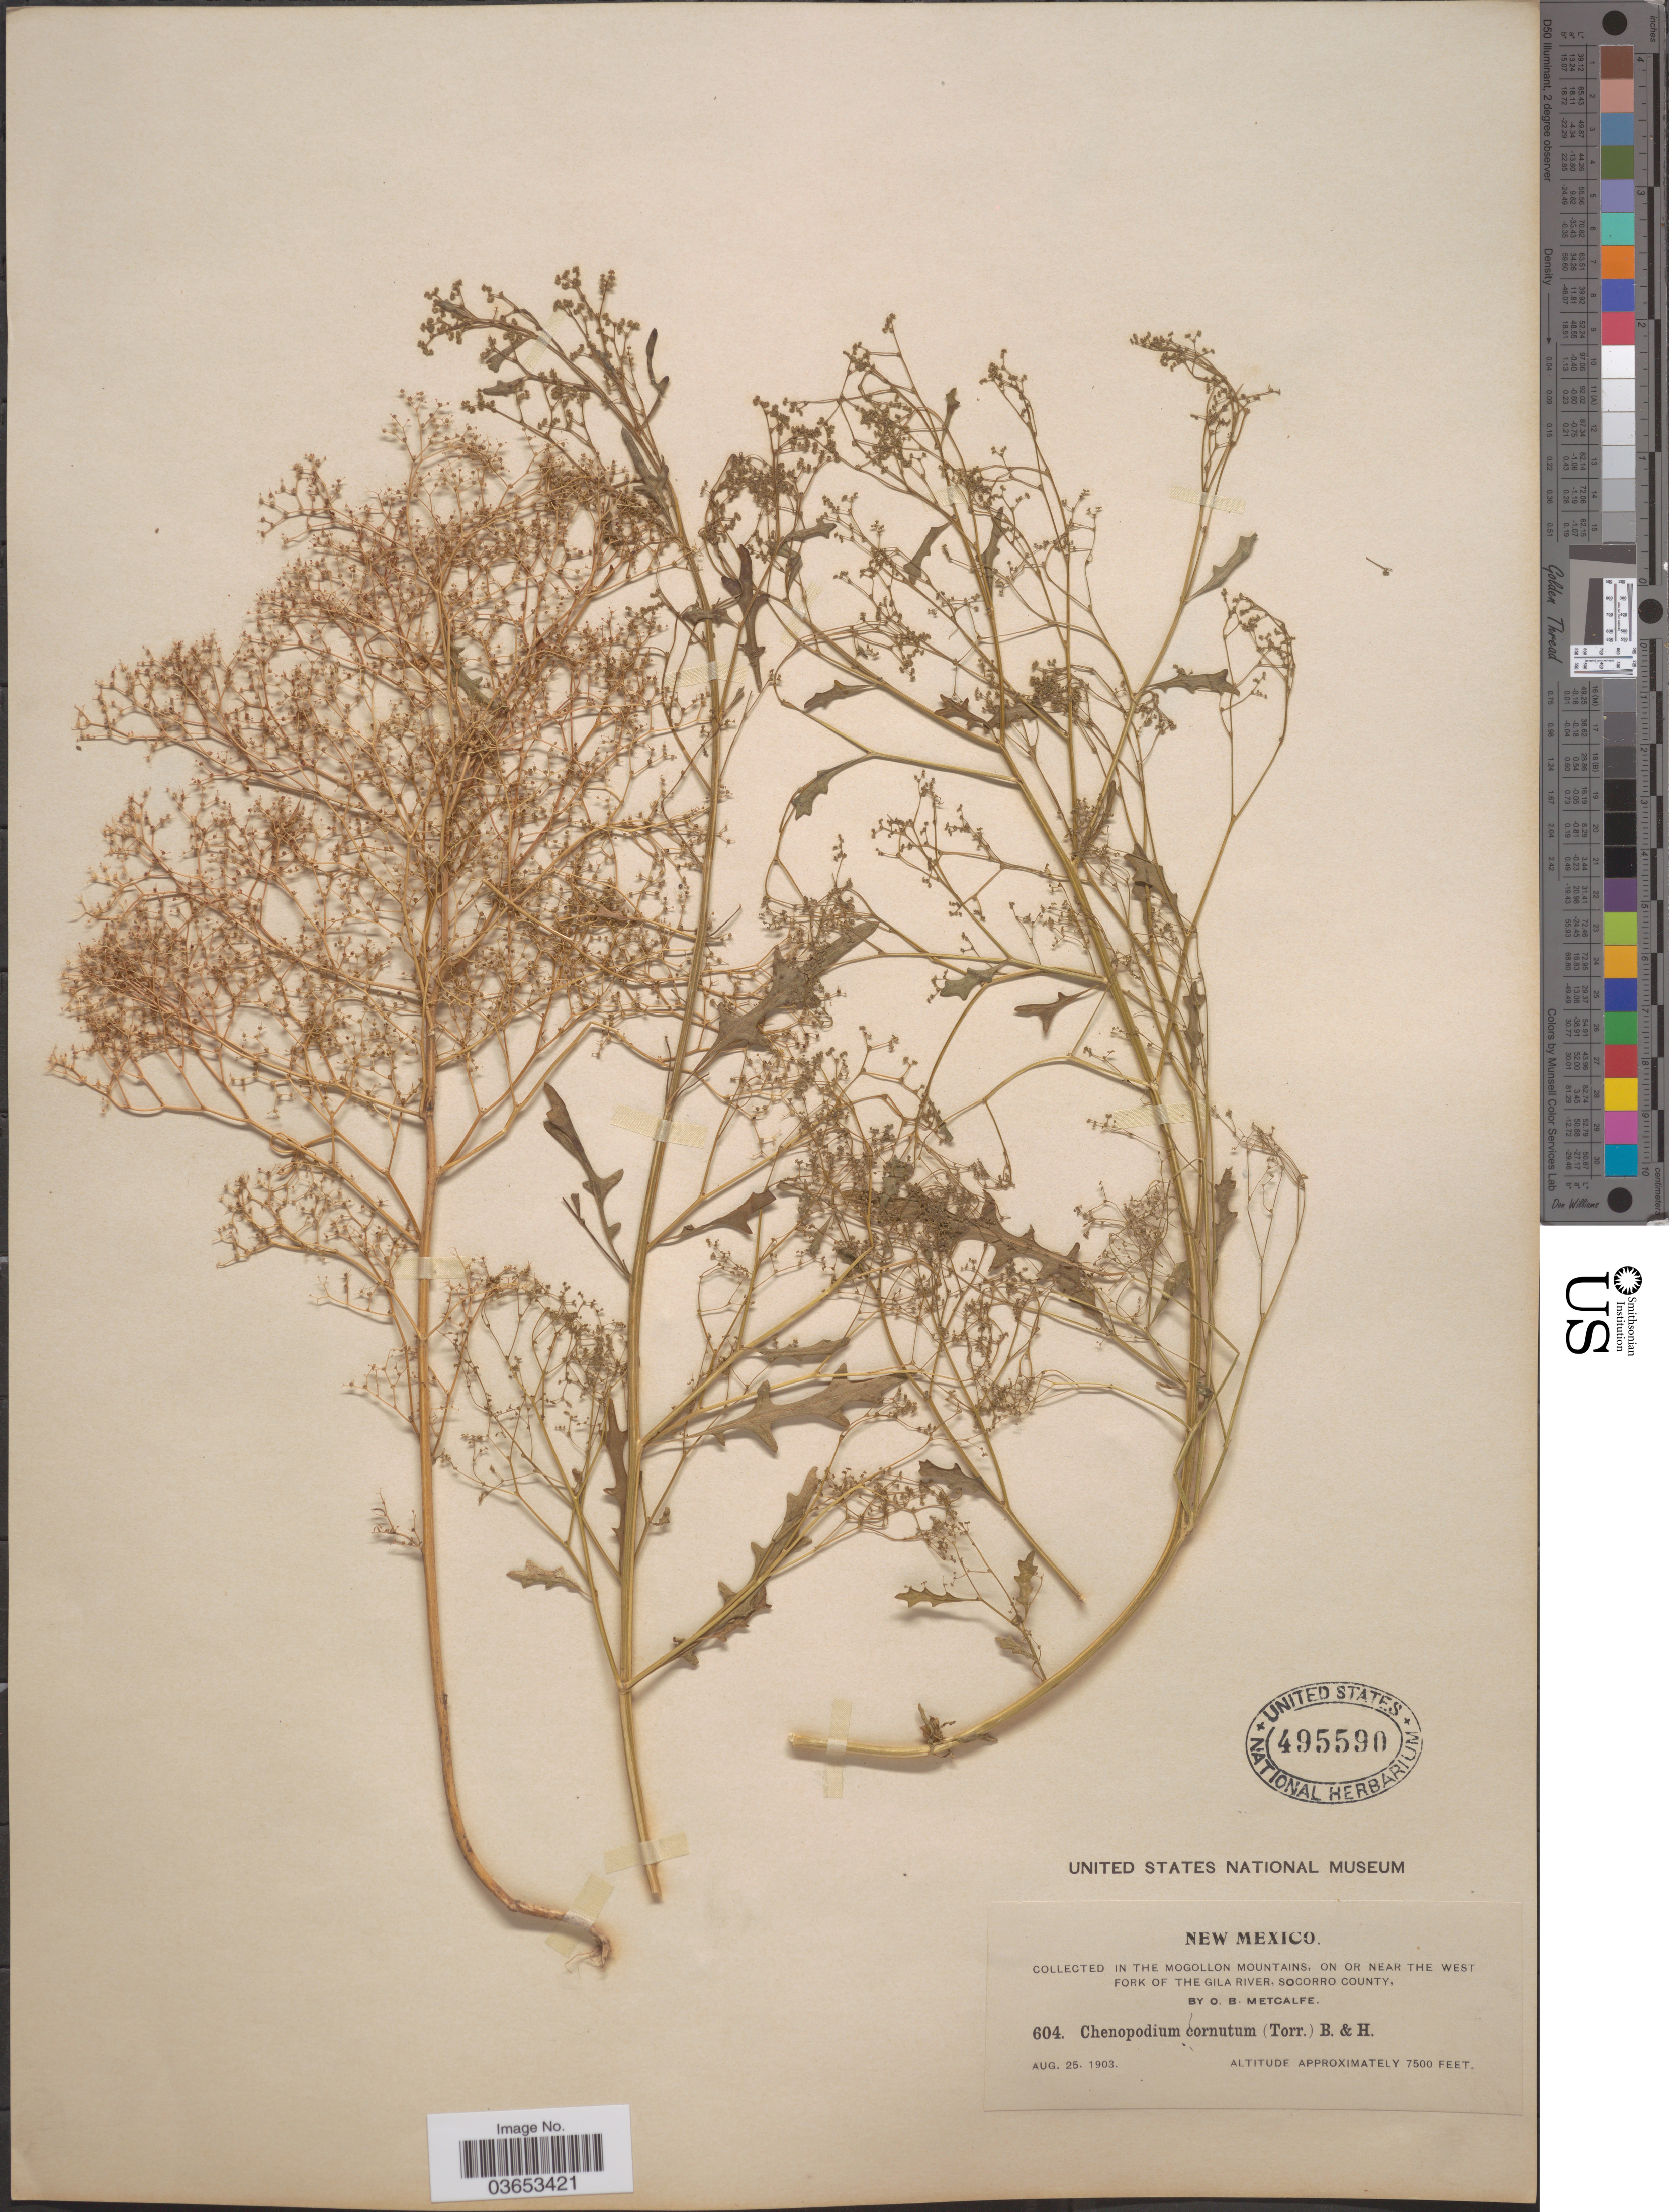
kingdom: Plantae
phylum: Tracheophyta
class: Magnoliopsida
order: Caryophyllales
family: Amaranthaceae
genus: Chenopodium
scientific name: Chenopodium incisum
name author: Poir.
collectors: O. B. Metcalfe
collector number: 604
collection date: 1903-08-25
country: United States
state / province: New Mexico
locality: In the Mogollon Mountains, on or near the west Fork of the Gila River, Socorro County.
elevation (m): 2286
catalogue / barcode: US 495590